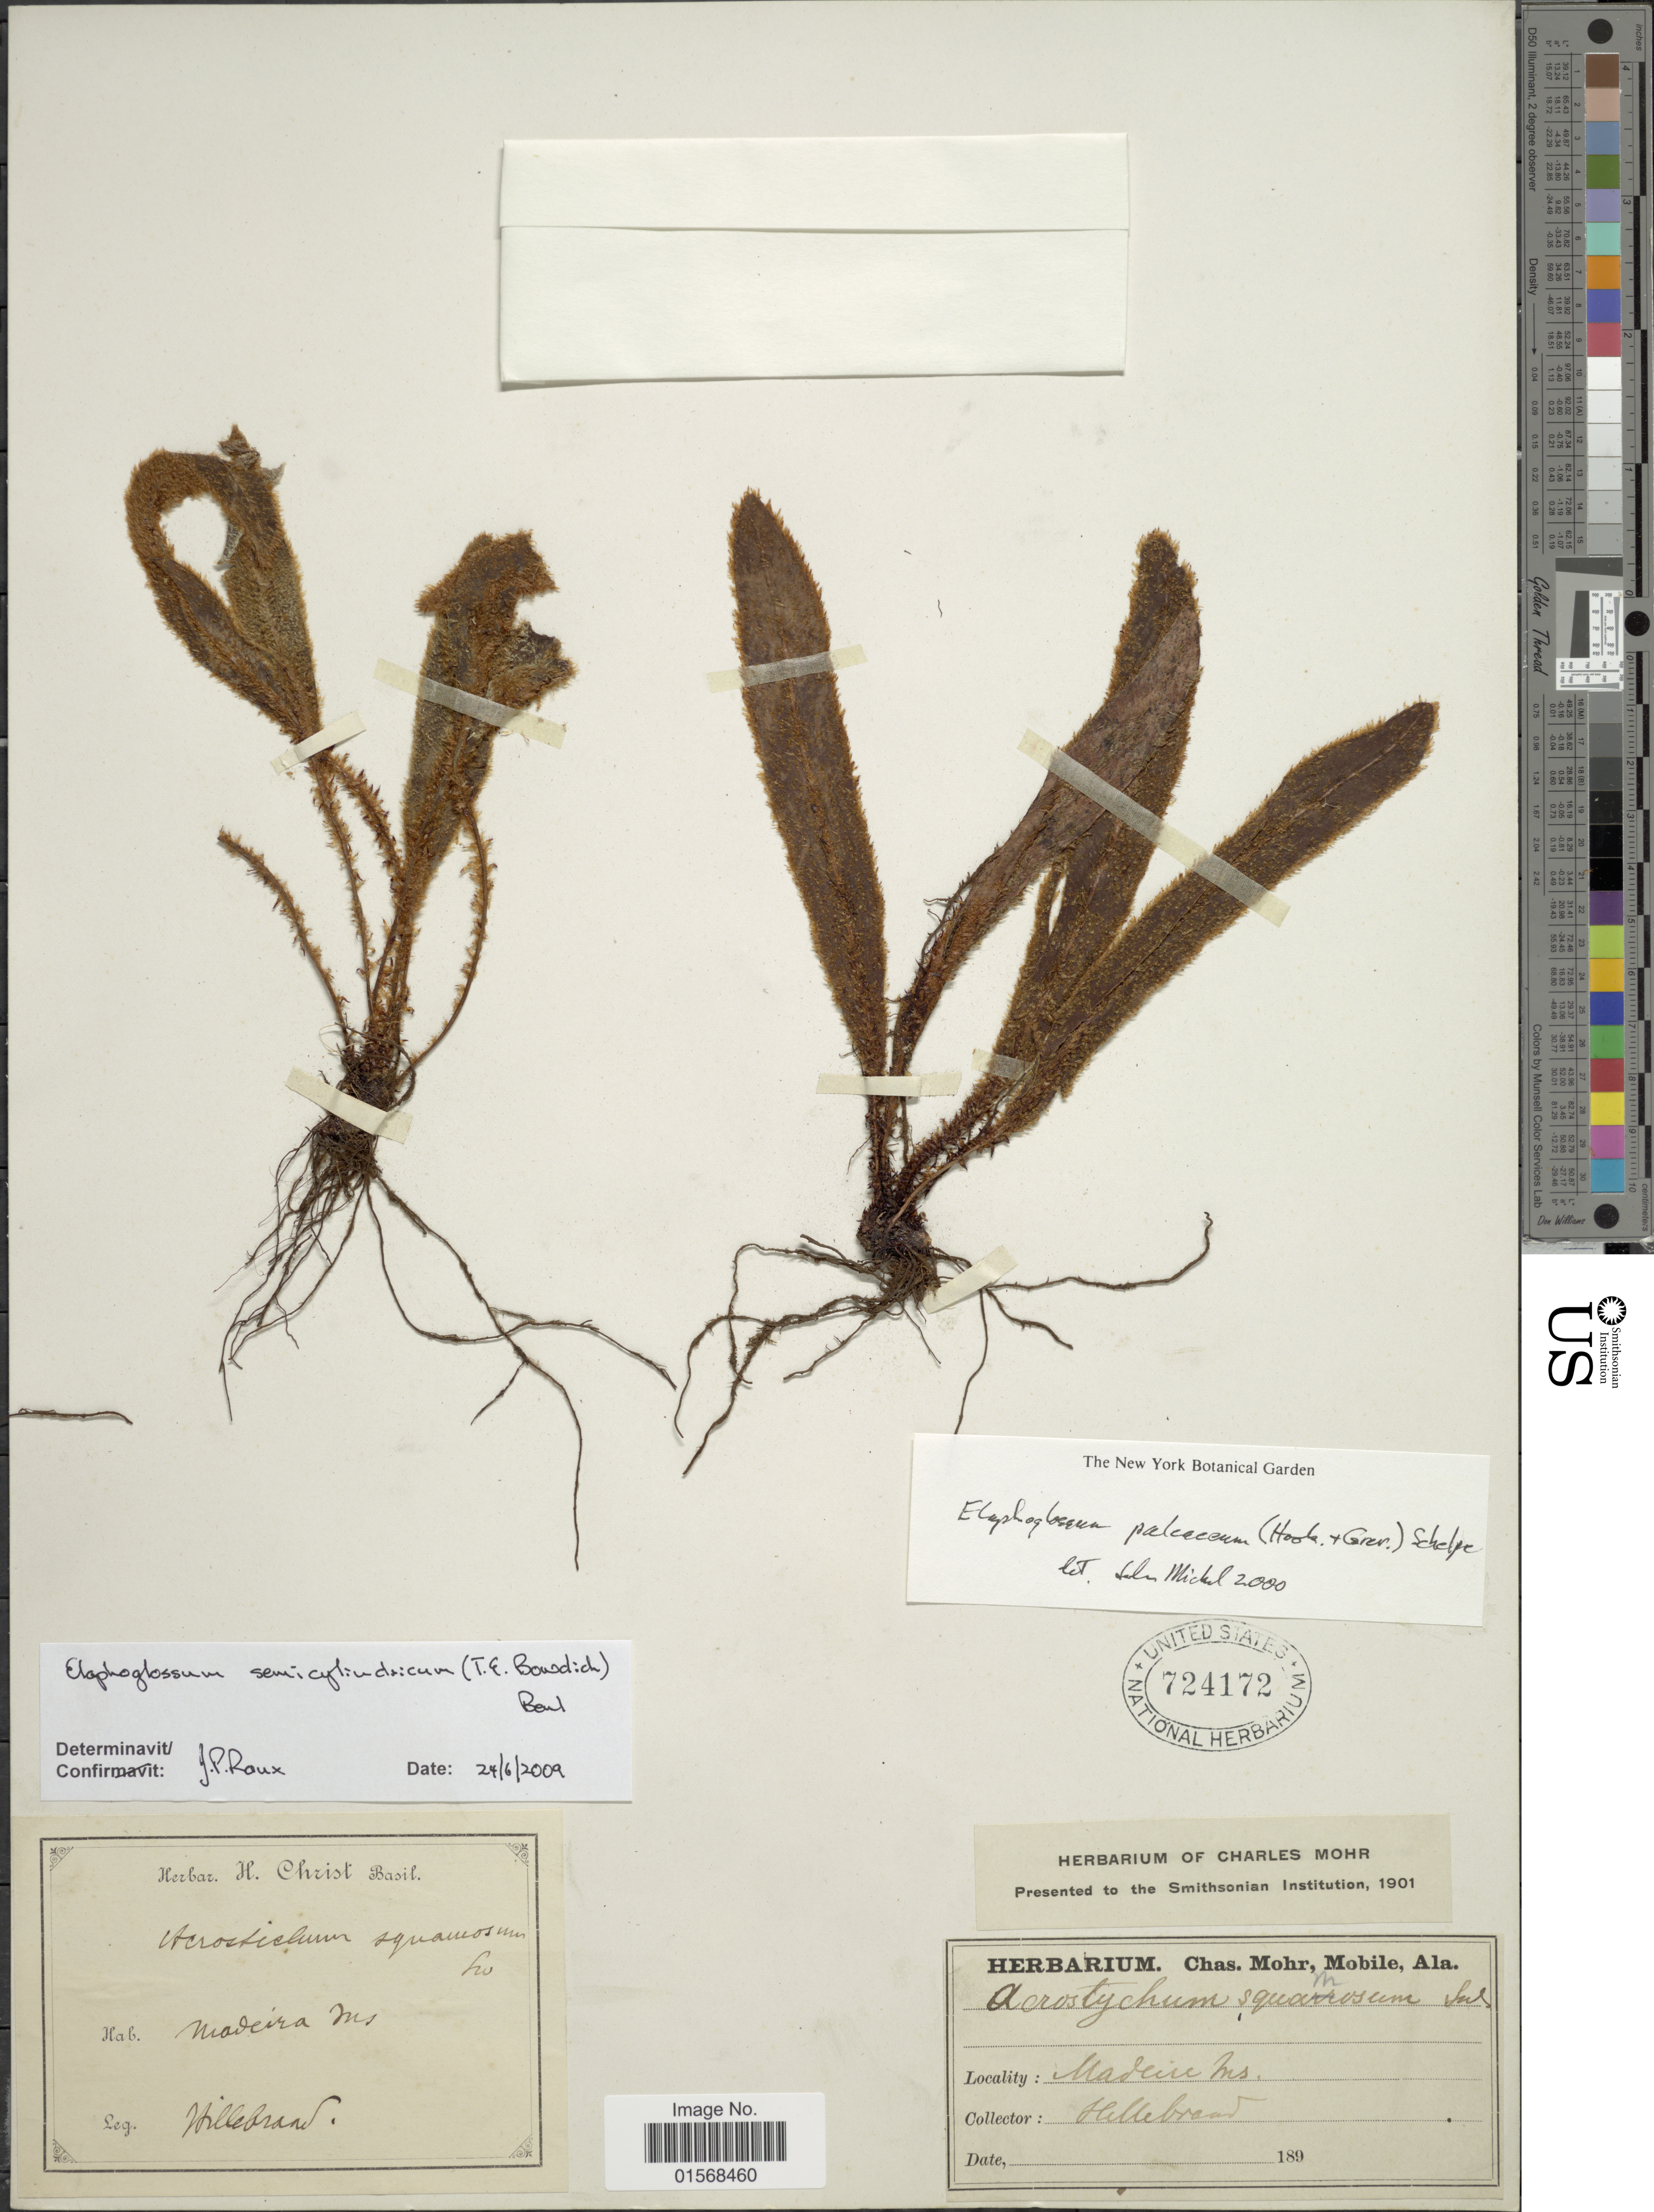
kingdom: Plantae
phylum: Tracheophyta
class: Polypodiopsida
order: Polypodiales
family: Dryopteridaceae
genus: Elaphoglossum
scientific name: Elaphoglossum semicylindricum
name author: (T.E. Bowdich) Benl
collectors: -. Hillebrand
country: Portugal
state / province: Madeira (Aut. Reg.)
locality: Madeire Ms. [interpreted]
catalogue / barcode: US 724172